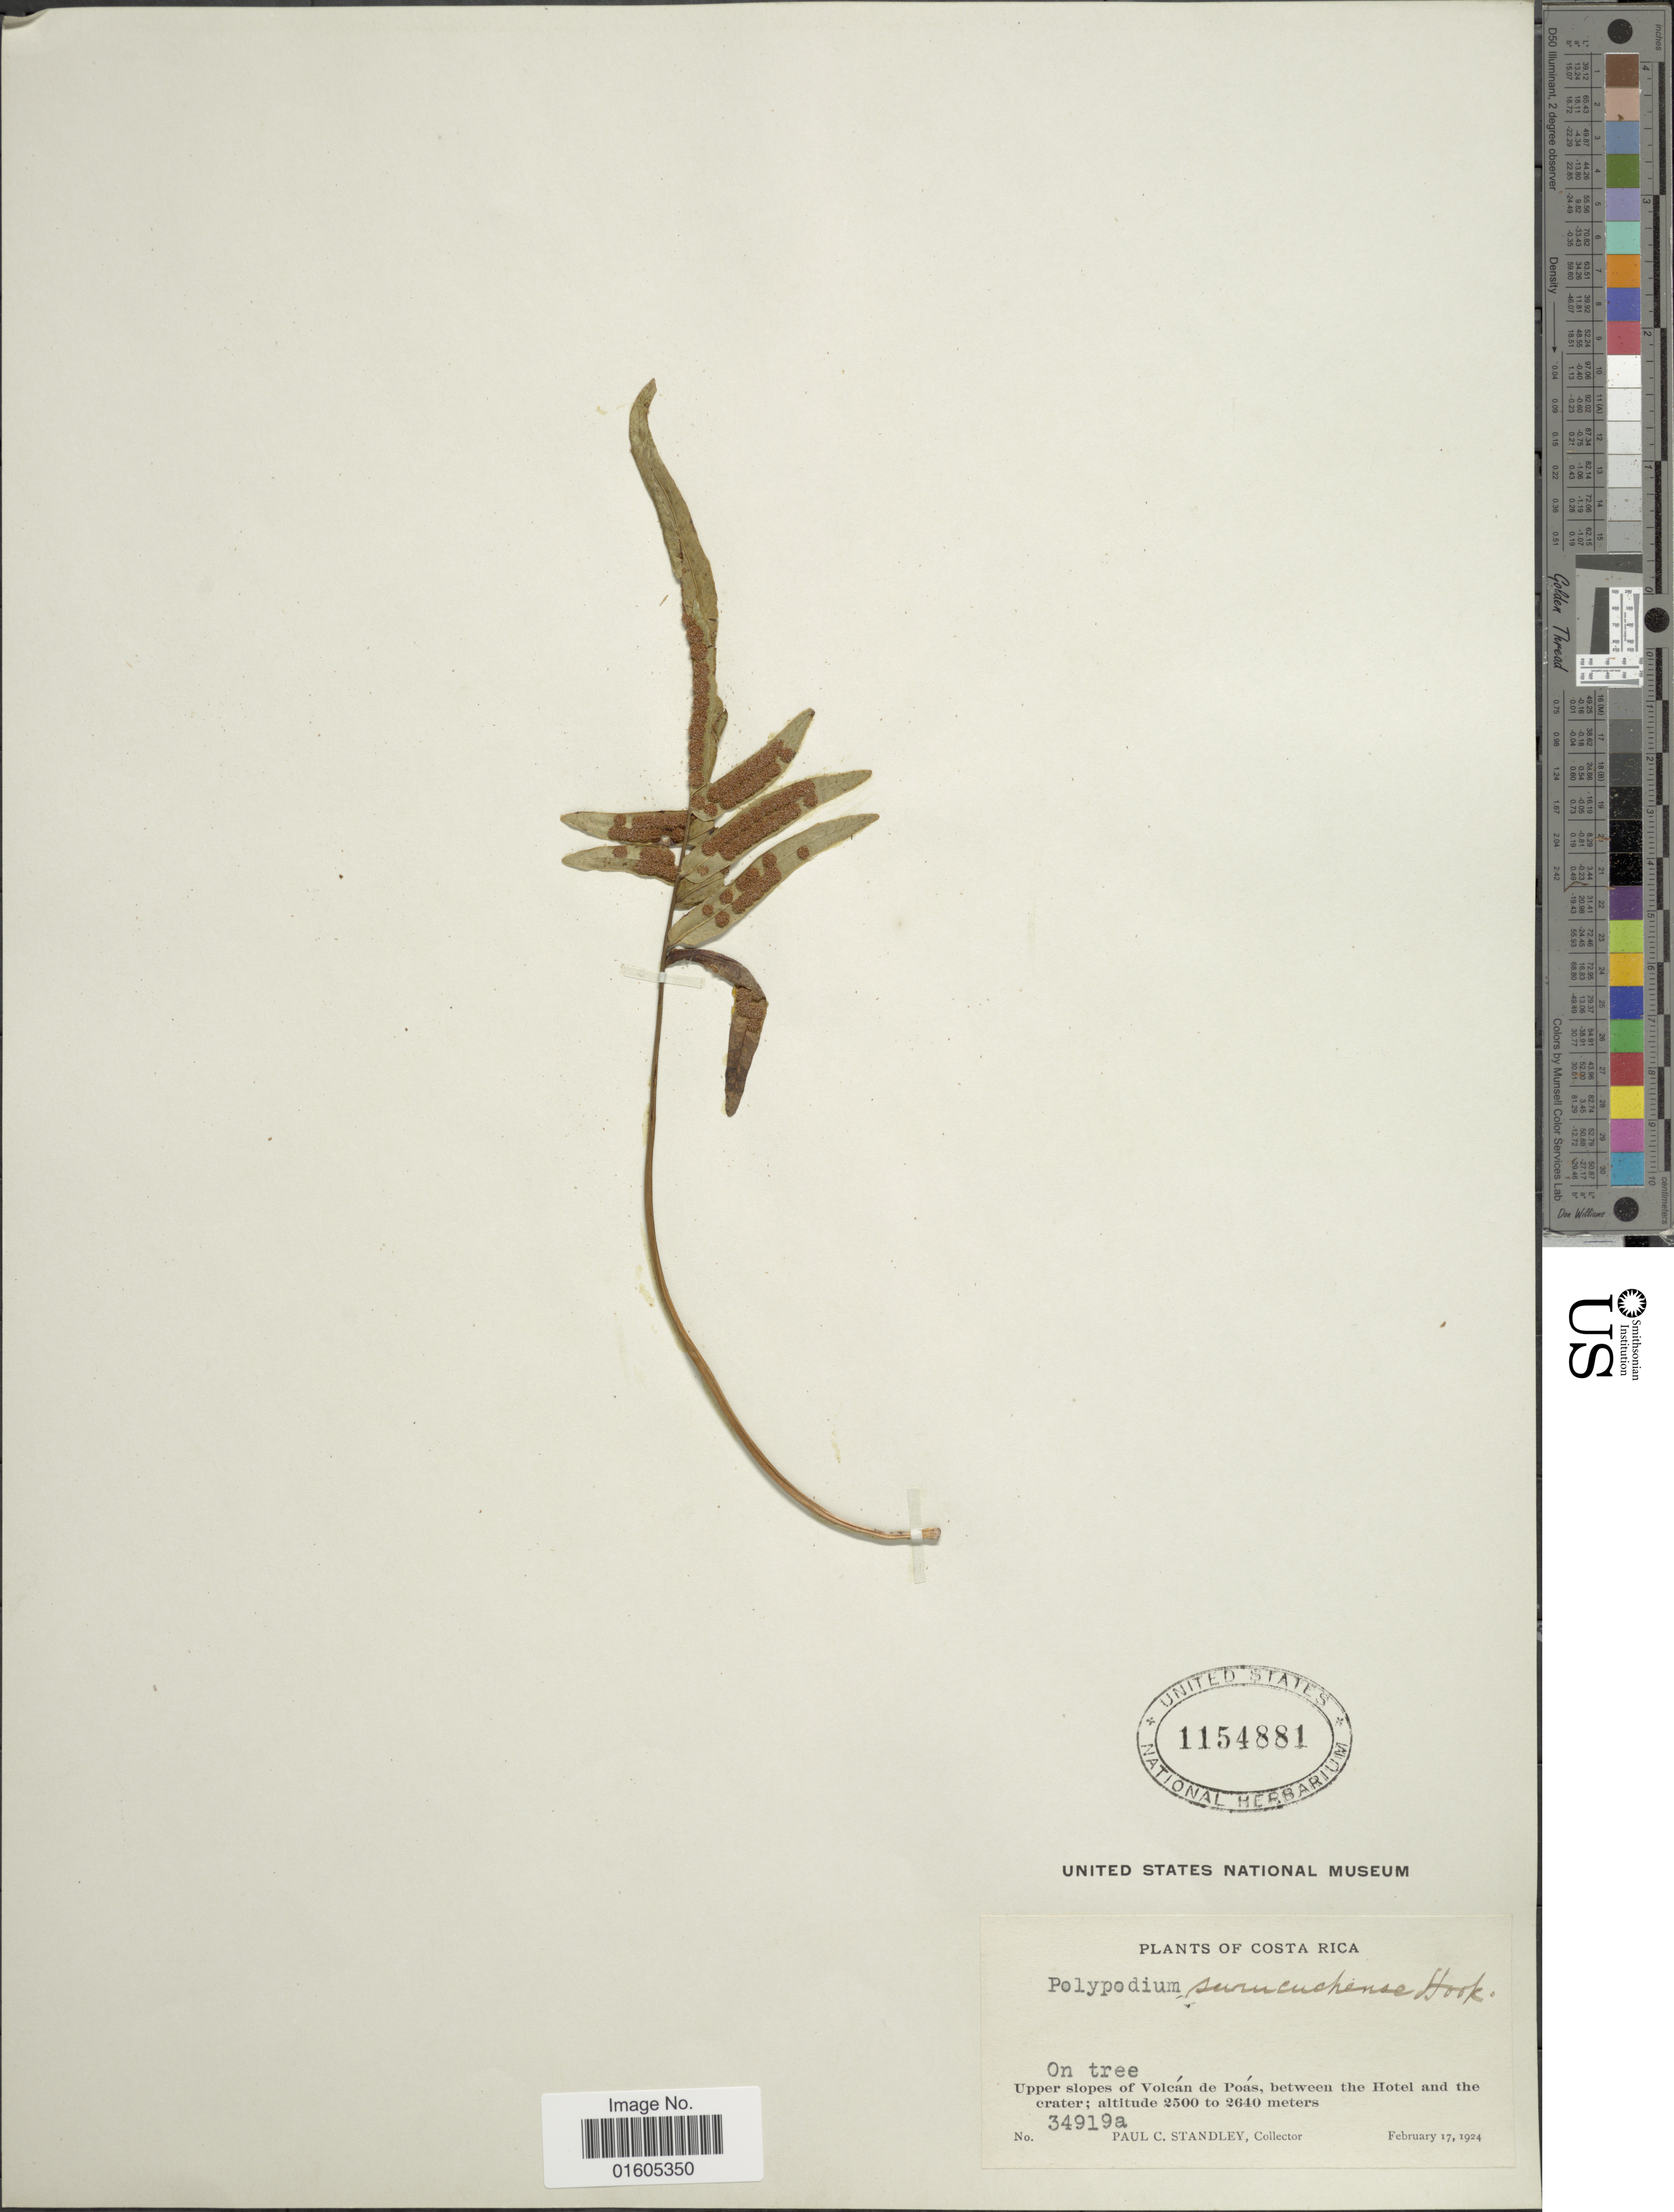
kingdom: Plantae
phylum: Tracheophyta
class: Polypodiopsida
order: Polypodiales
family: Polypodiaceae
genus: Serpocaulon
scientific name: Serpocaulon sessilifolium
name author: (Desv.) A.R. Sm.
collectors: P. C. Standley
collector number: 34919a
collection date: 1924-02-17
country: Costa Rica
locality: Upper slopes of Volcán de Poás, between the Hotel and the crater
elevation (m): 2500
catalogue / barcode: US 1154881